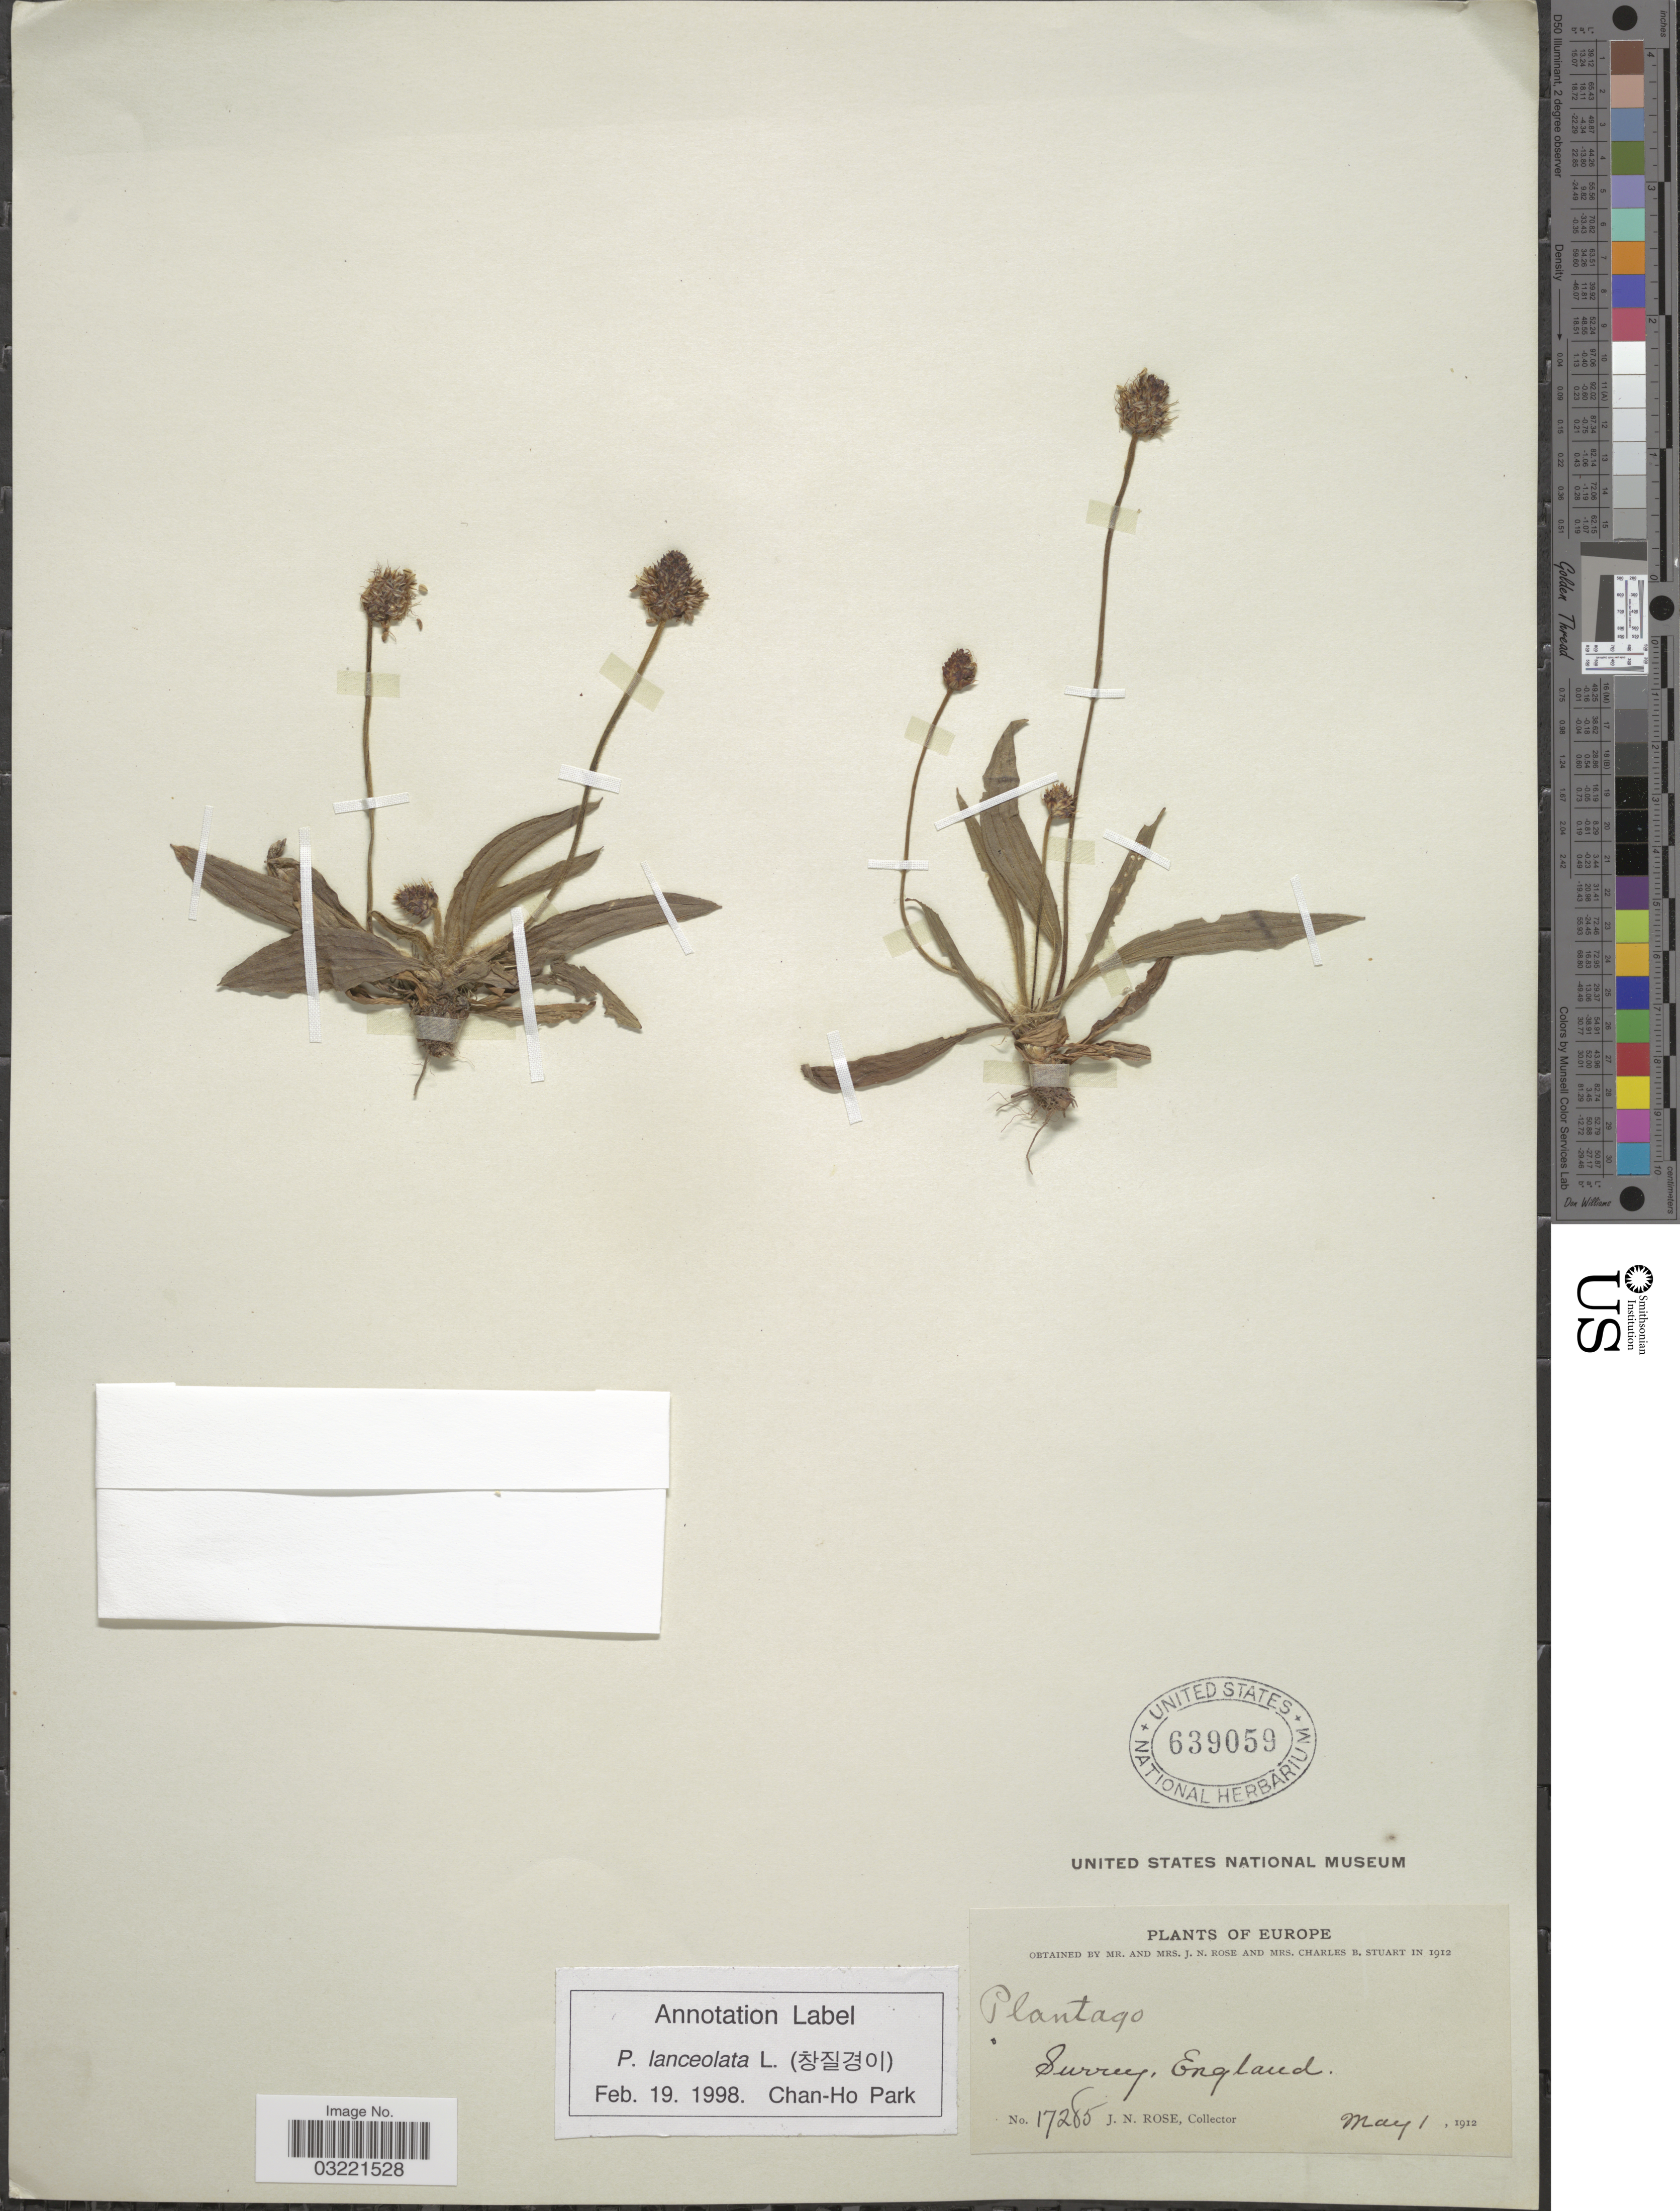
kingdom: Plantae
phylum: Tracheophyta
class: Magnoliopsida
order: Lamiales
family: Plantaginaceae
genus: Plantago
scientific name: Plantago lanceolata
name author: L.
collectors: J. N. Rose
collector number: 17285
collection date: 1912-05-01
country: United Kingdom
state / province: England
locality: Surrey.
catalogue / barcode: US 639059